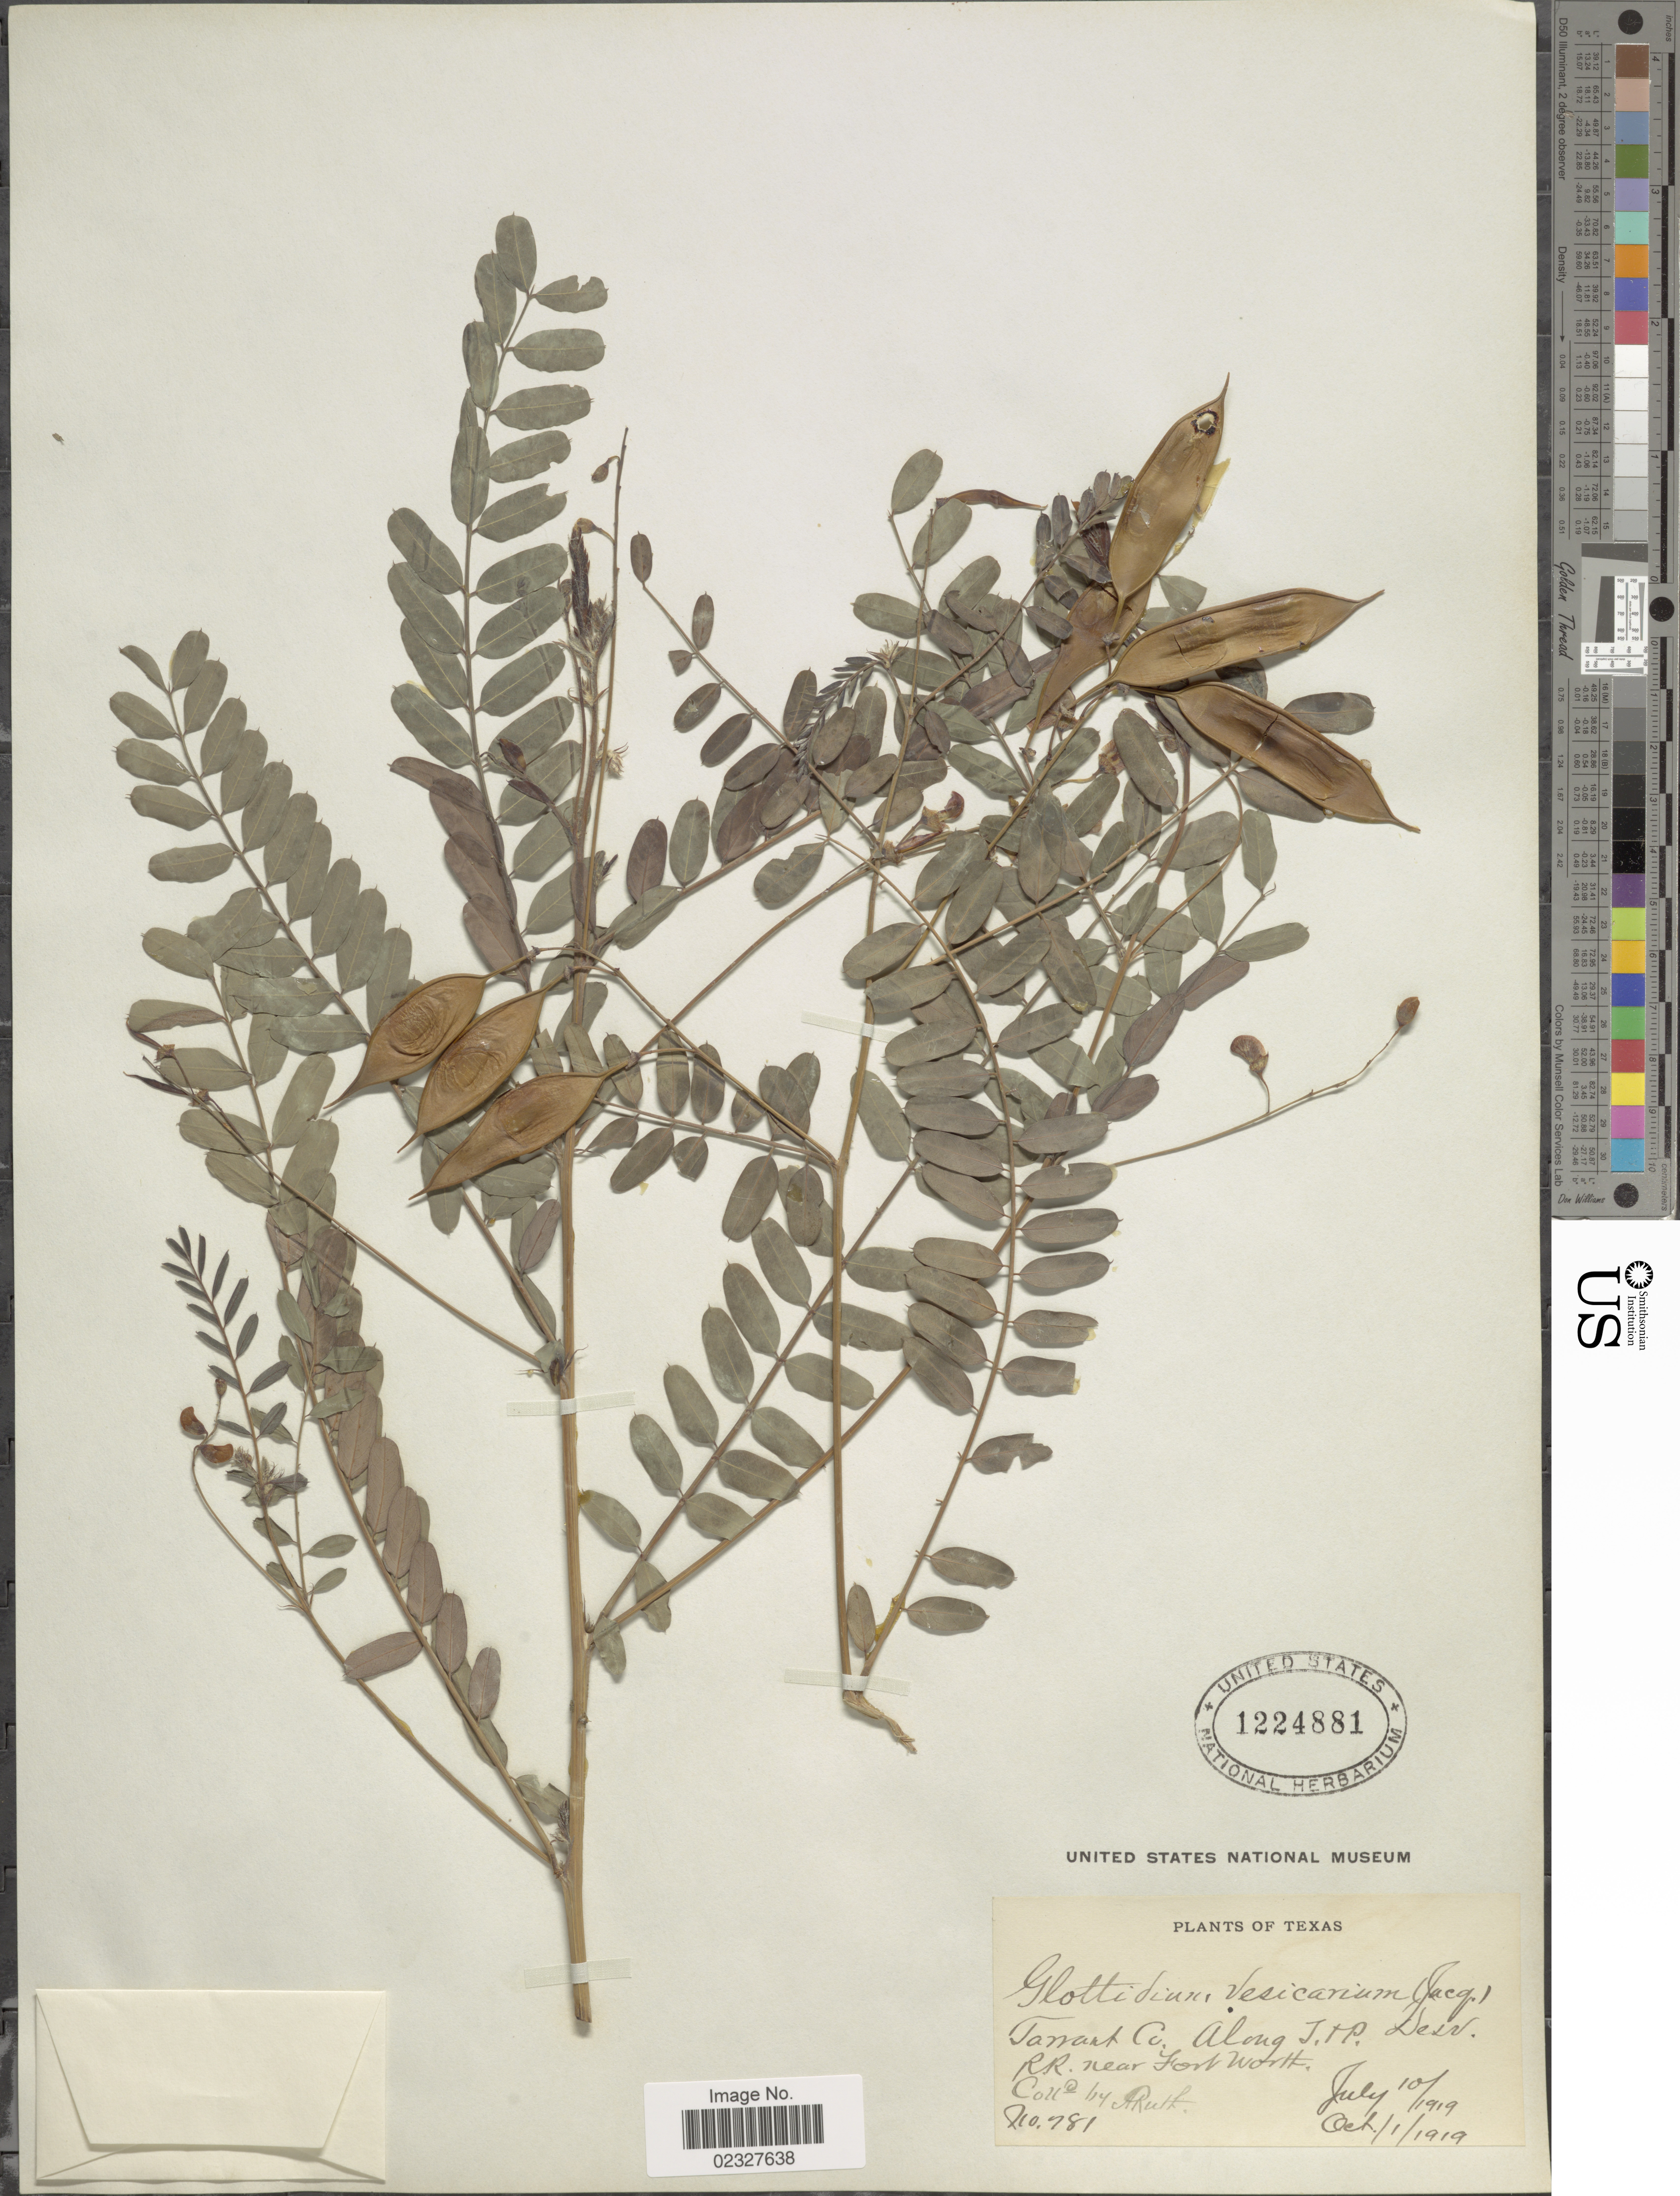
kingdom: Plantae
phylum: Tracheophyta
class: Magnoliopsida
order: Fabales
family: Fabaceae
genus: Sesbania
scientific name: Sesbania vesicaria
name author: (Jacq.) Elliott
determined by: Strong, Mark T., (BOT), Smithsonian Institution - National Museum of Natural History (UNITED STATES)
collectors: -. Ruth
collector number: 781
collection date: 1919-07-10/1919-10-01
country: United States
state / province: Texas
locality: Tarrant Co., along T+P RR. near Fort Worth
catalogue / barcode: US 1224881